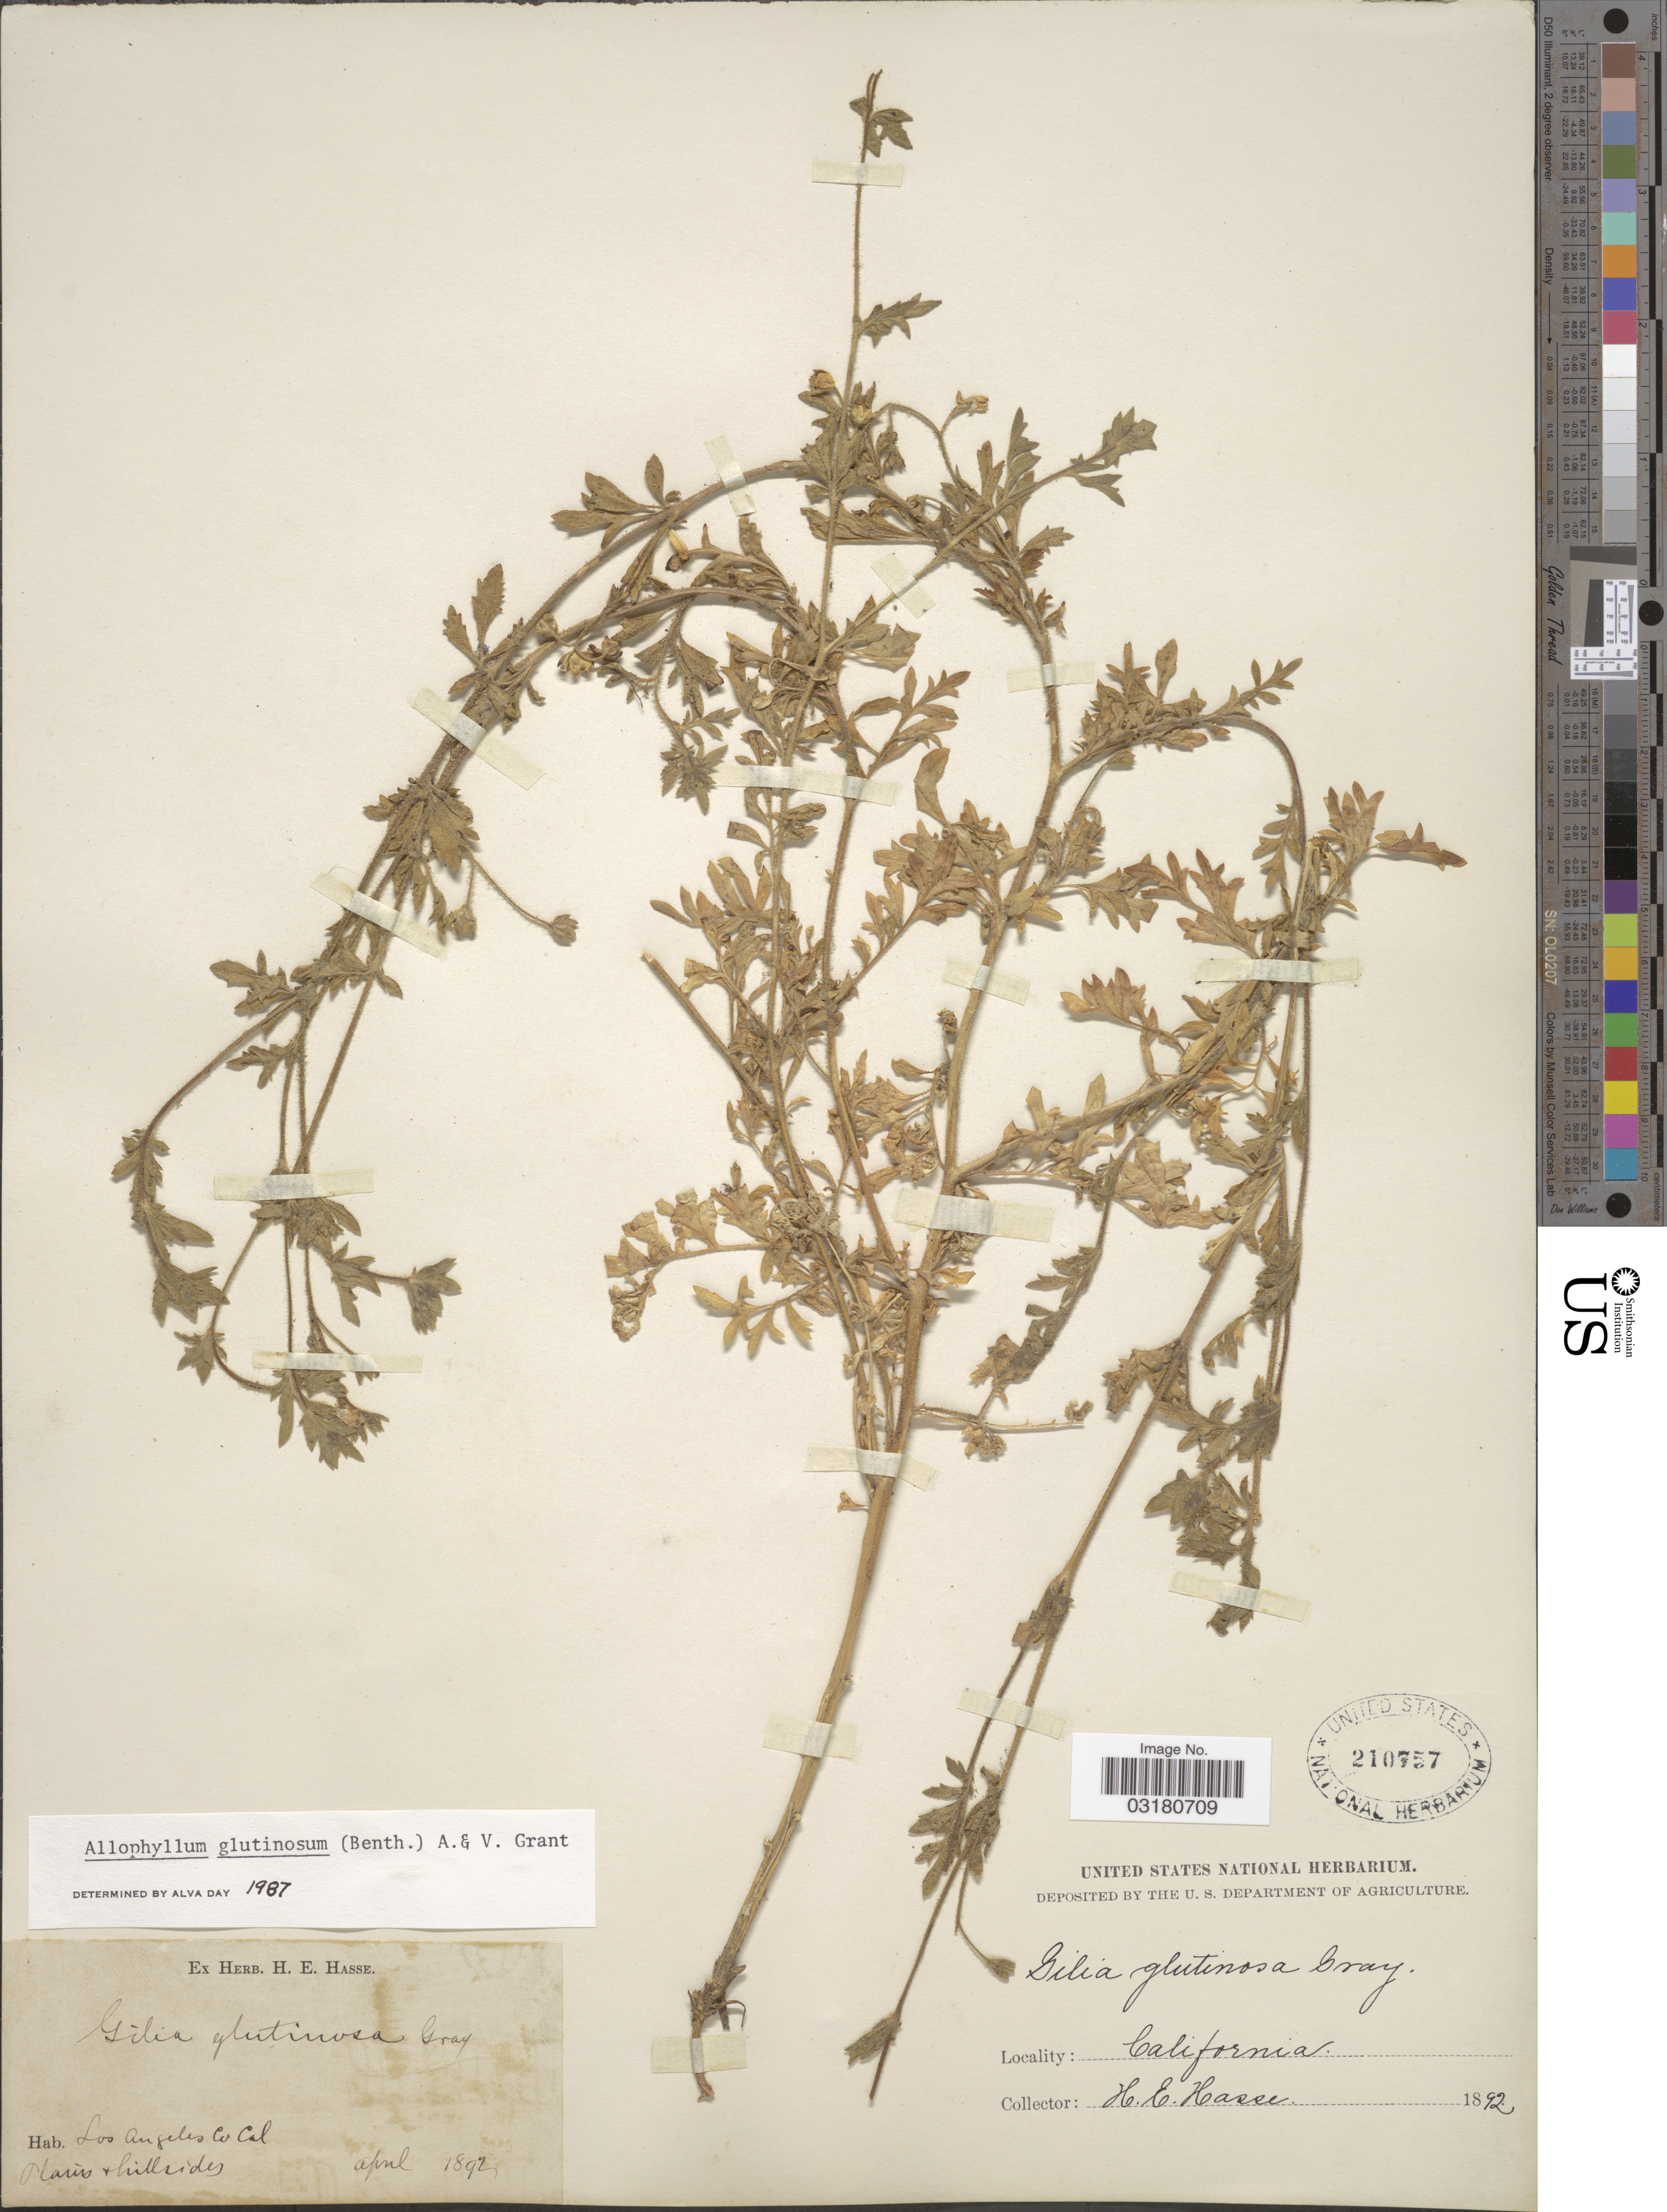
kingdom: Plantae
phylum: Tracheophyta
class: Magnoliopsida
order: Ericales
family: Polemoniaceae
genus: Allophyllum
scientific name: Allophyllum glutinosum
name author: (Benth.) A.D. Grant & V.E. Grant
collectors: ex herb. H.E. Hasse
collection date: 1892-04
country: United States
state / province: California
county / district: Los Angeles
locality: Los Angeles Co. Plains + hillsides.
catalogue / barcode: US 210757